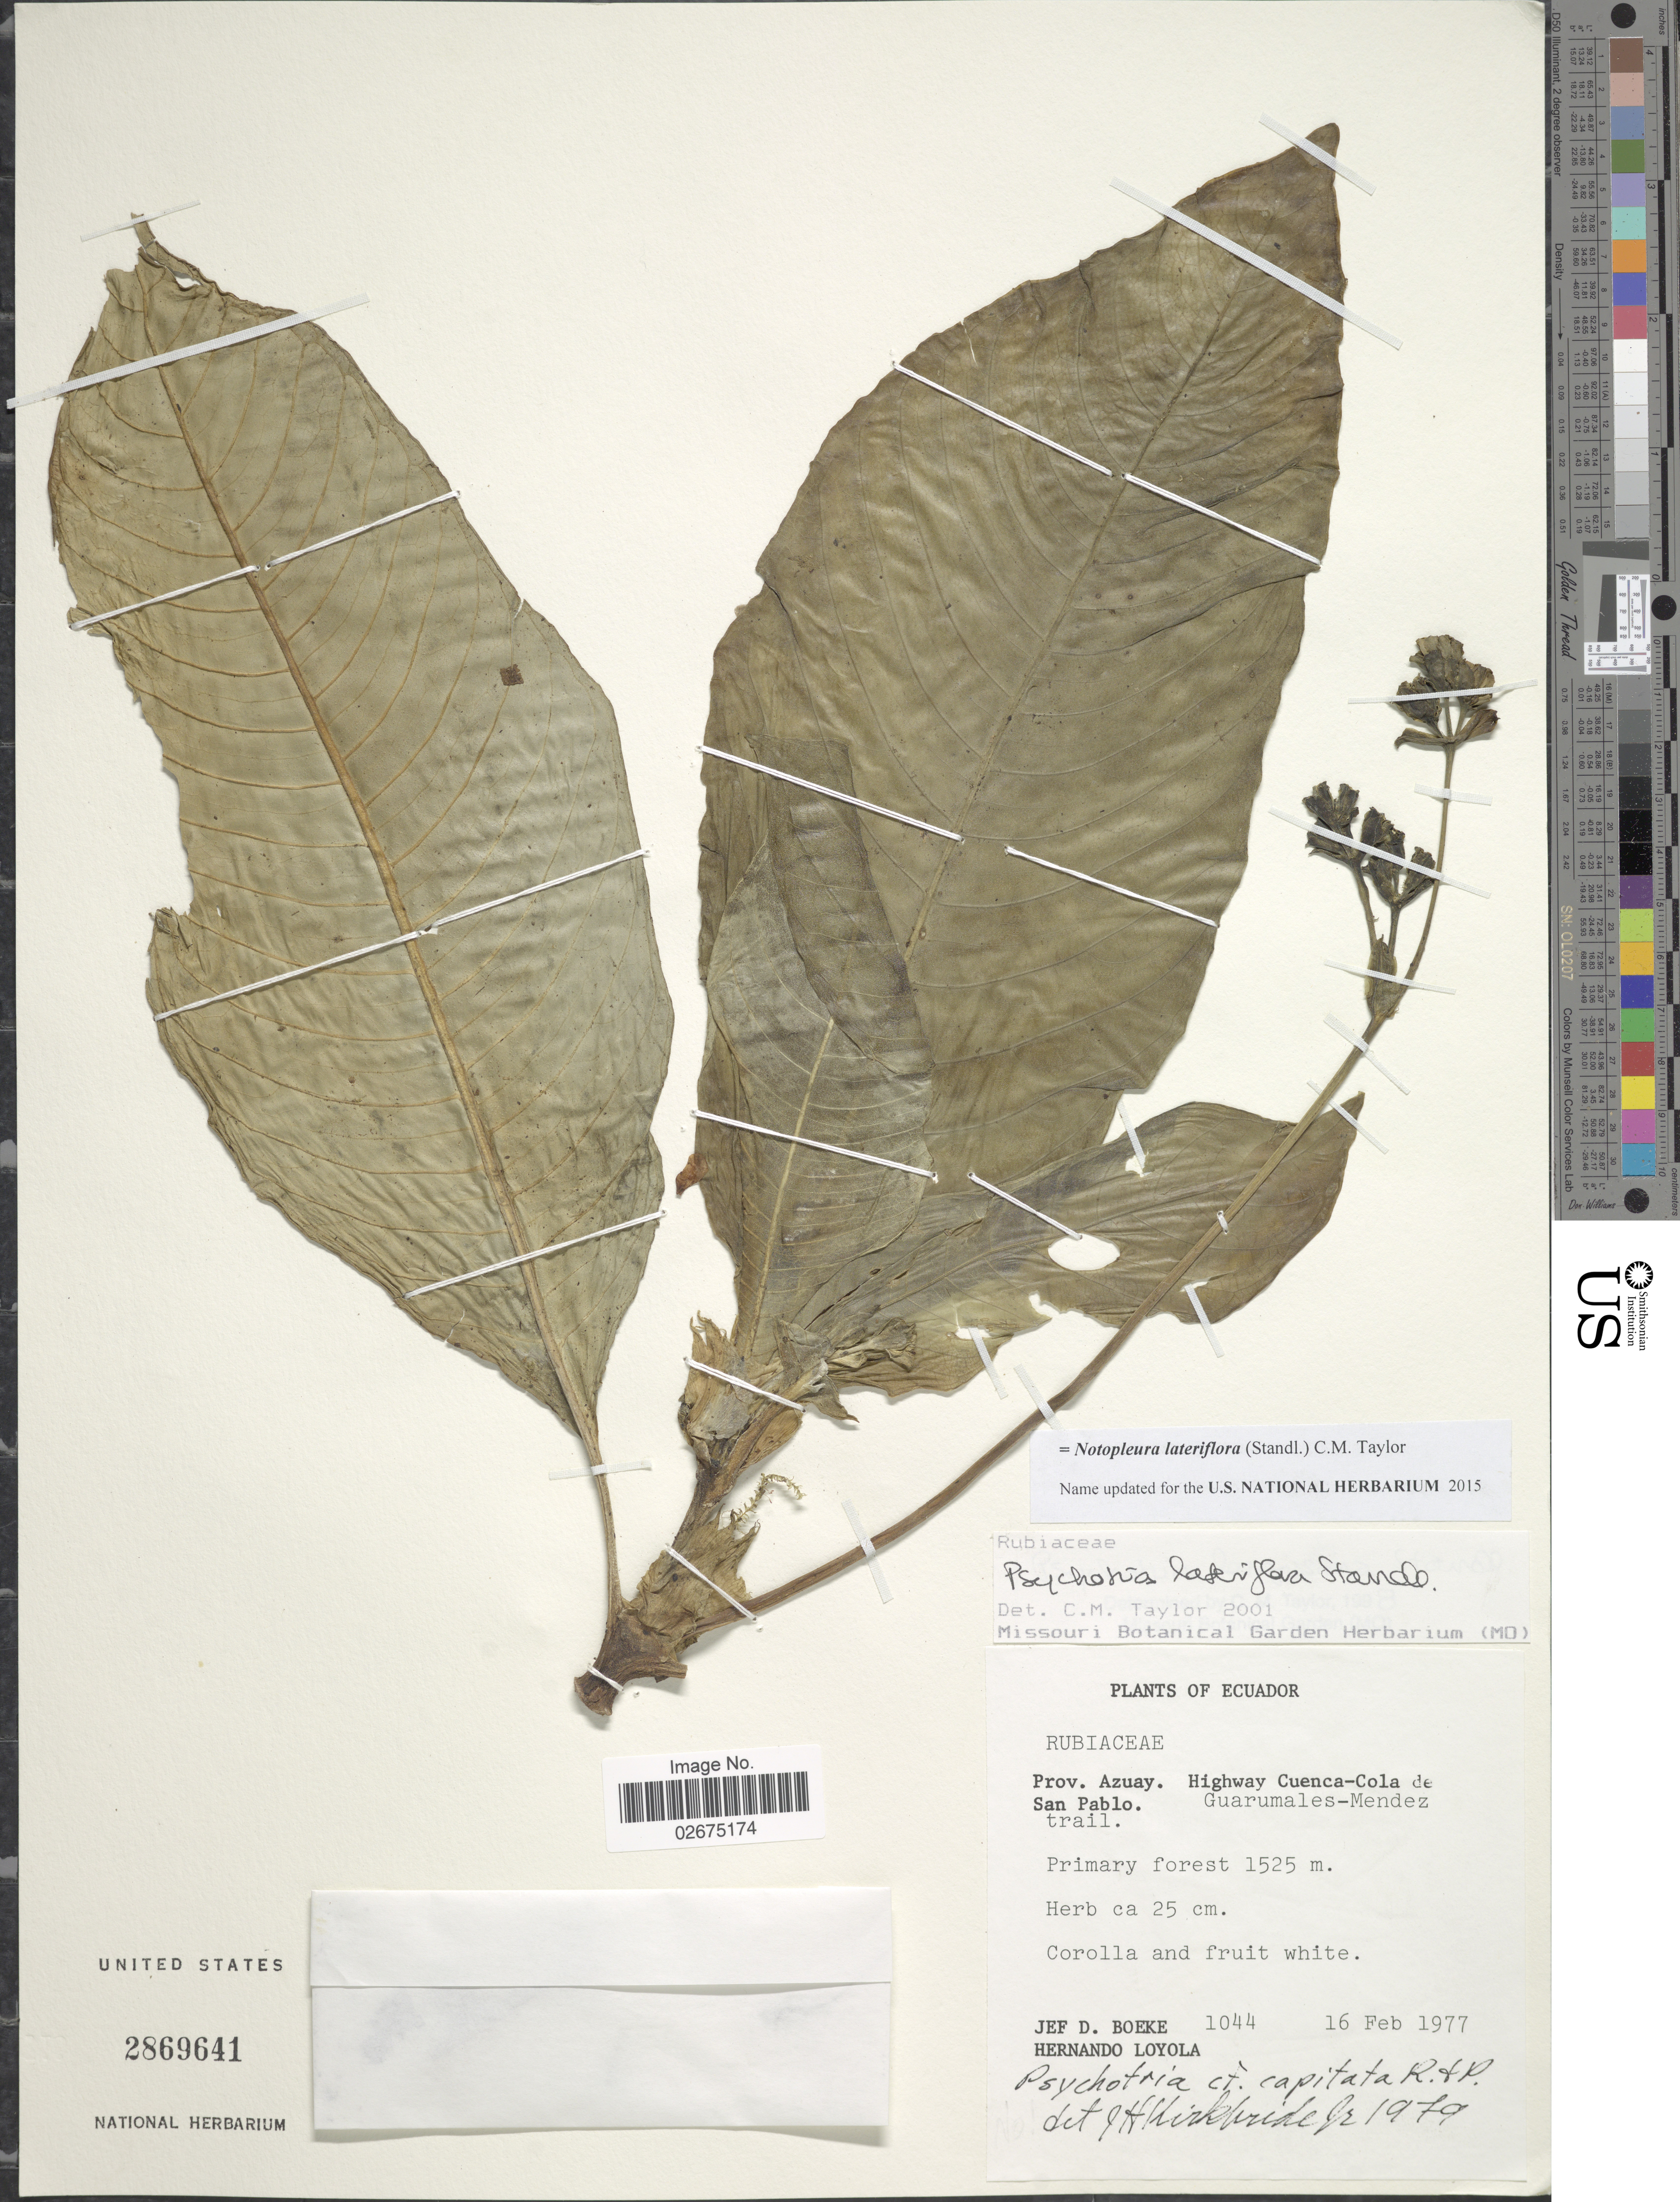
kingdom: Plantae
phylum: Tracheophyta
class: Magnoliopsida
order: Gentianales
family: Rubiaceae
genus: Notopleura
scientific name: Notopleura lateriflora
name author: (Standl.) C.M. Taylor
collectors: J. Boeke & H. Loyola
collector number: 1044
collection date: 1977-02-16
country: Ecuador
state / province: Azuay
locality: Highway Cuenca-Cola de San Pablo. Guarumales-Mendez trail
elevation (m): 1525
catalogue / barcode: US 2869641